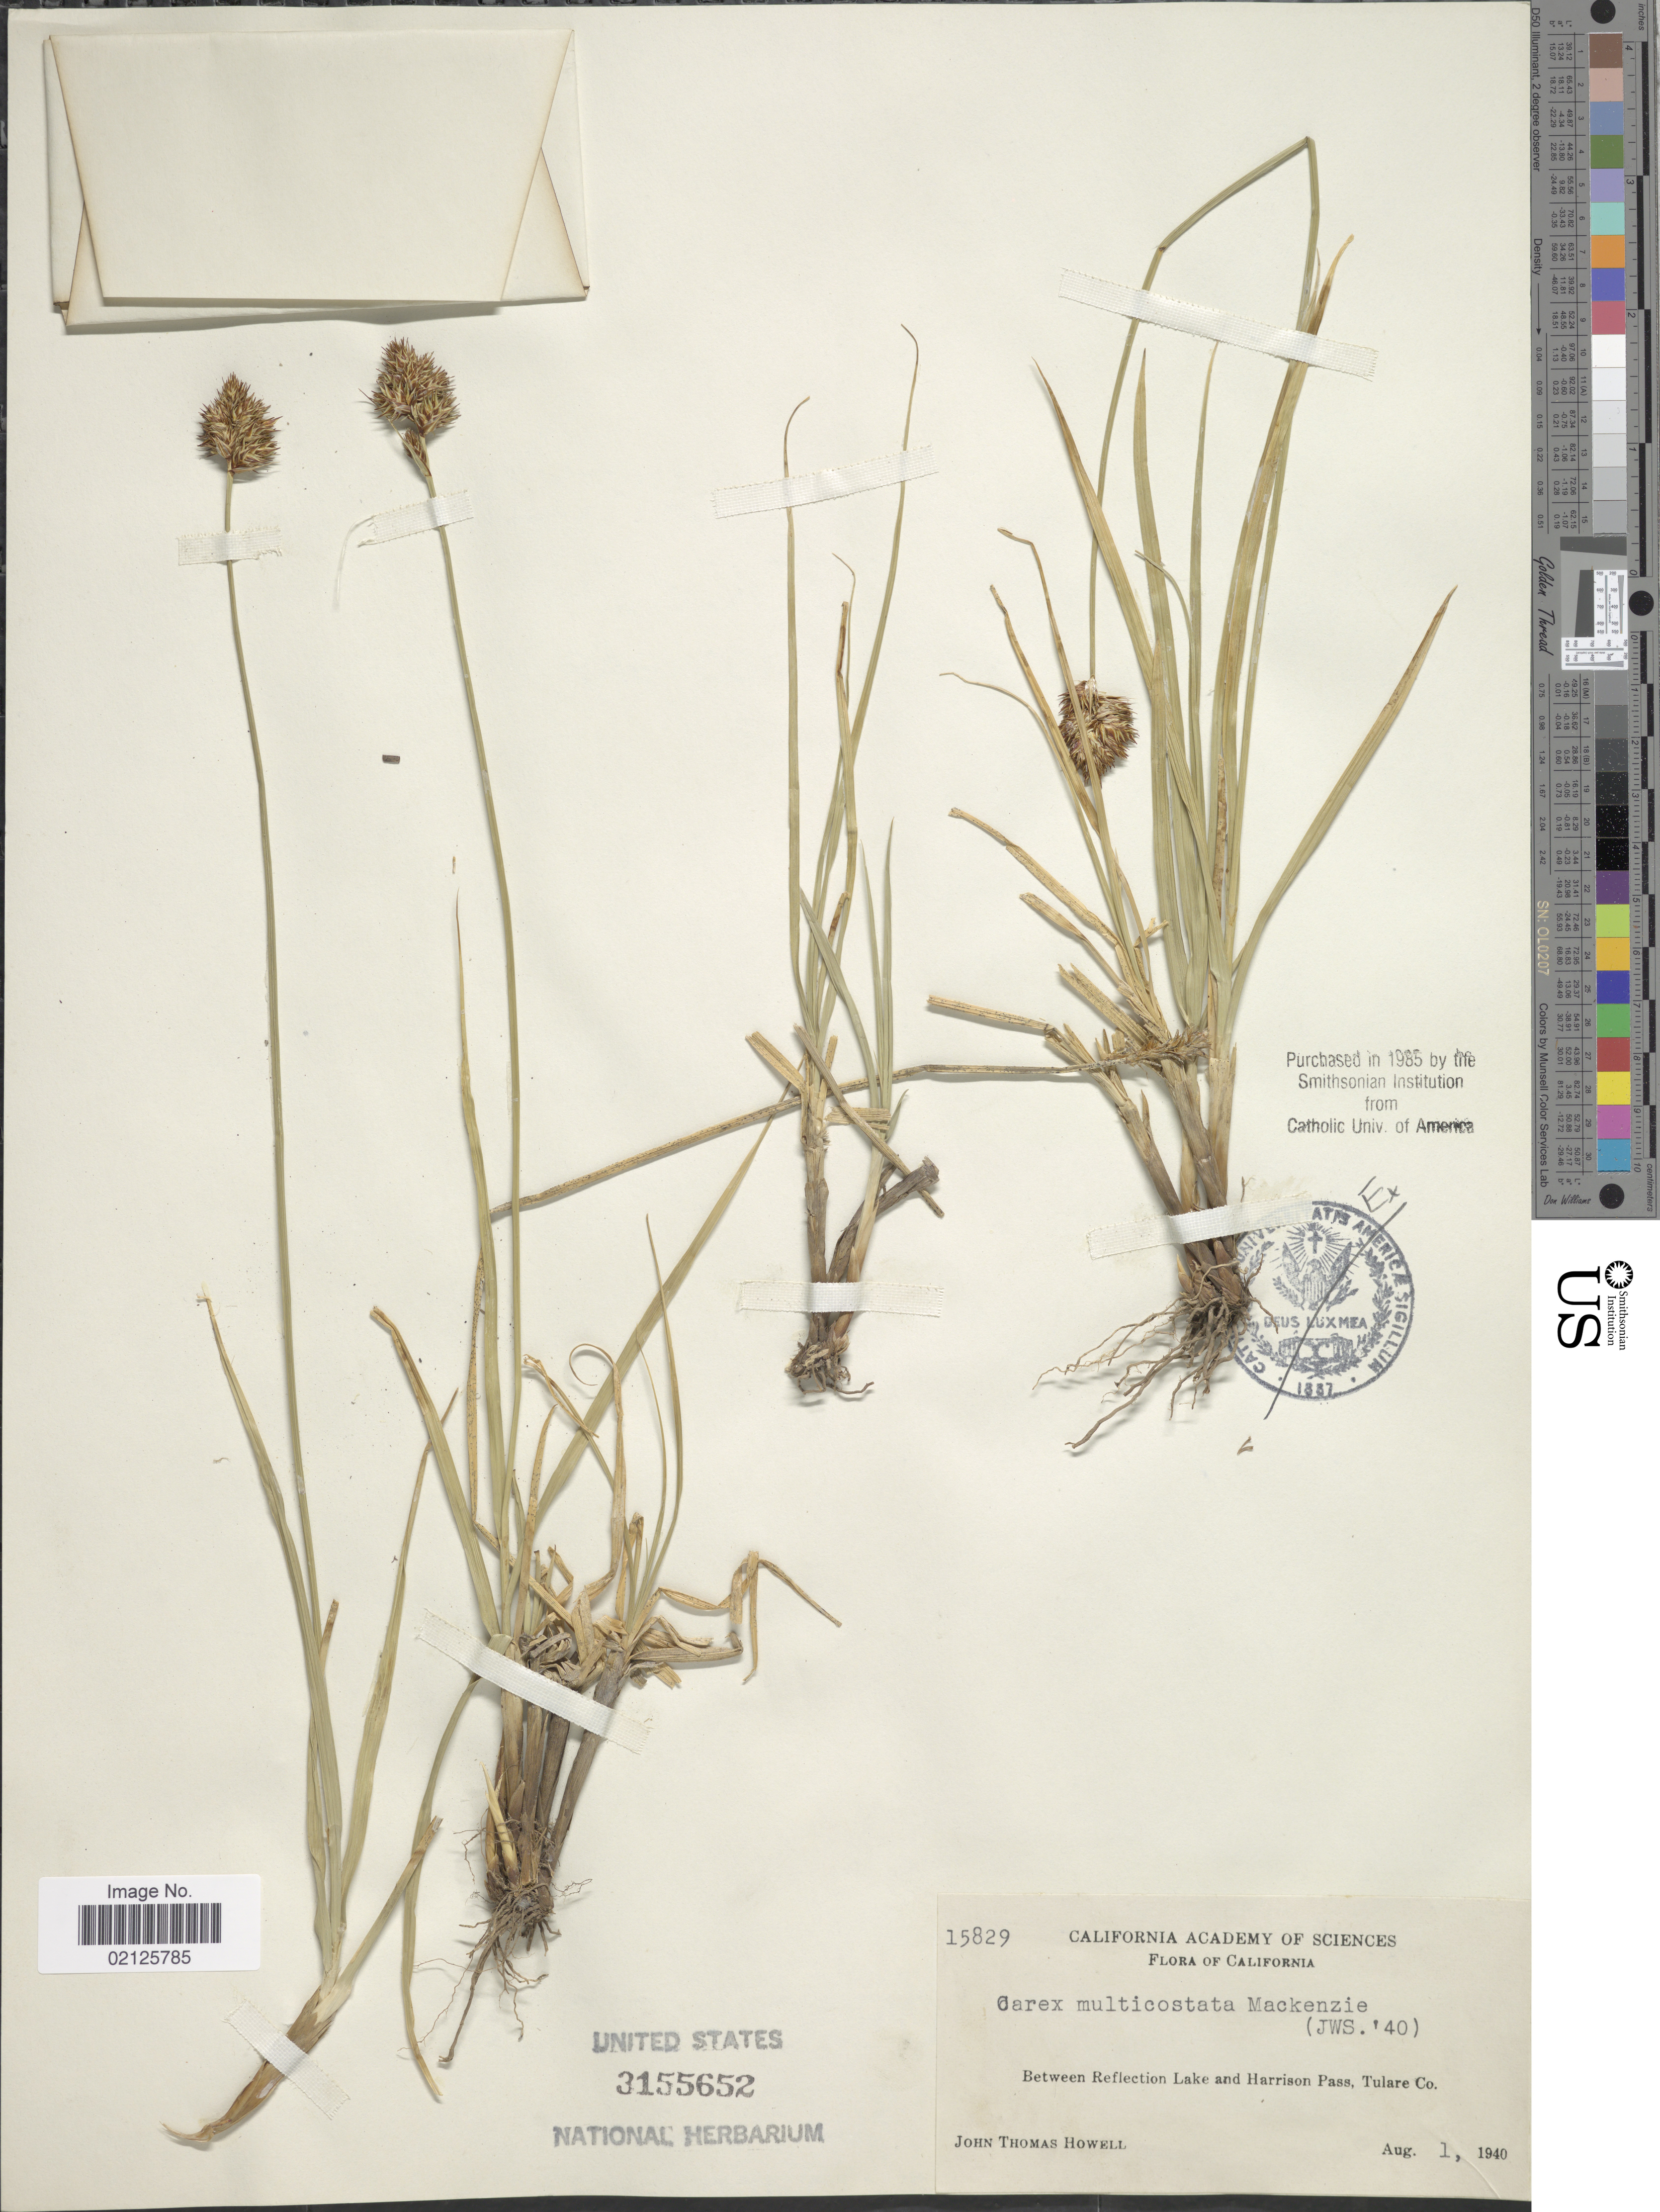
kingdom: Plantae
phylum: Tracheophyta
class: Liliopsida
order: Poales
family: Cyperaceae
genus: Carex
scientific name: Carex multicostata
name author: Mack.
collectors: J. T. Howell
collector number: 15829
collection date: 1940-08-01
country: United States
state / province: California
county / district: Tulare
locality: Between Reflection Lake and Harrison Pass, Tulare Co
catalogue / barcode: US 3155652